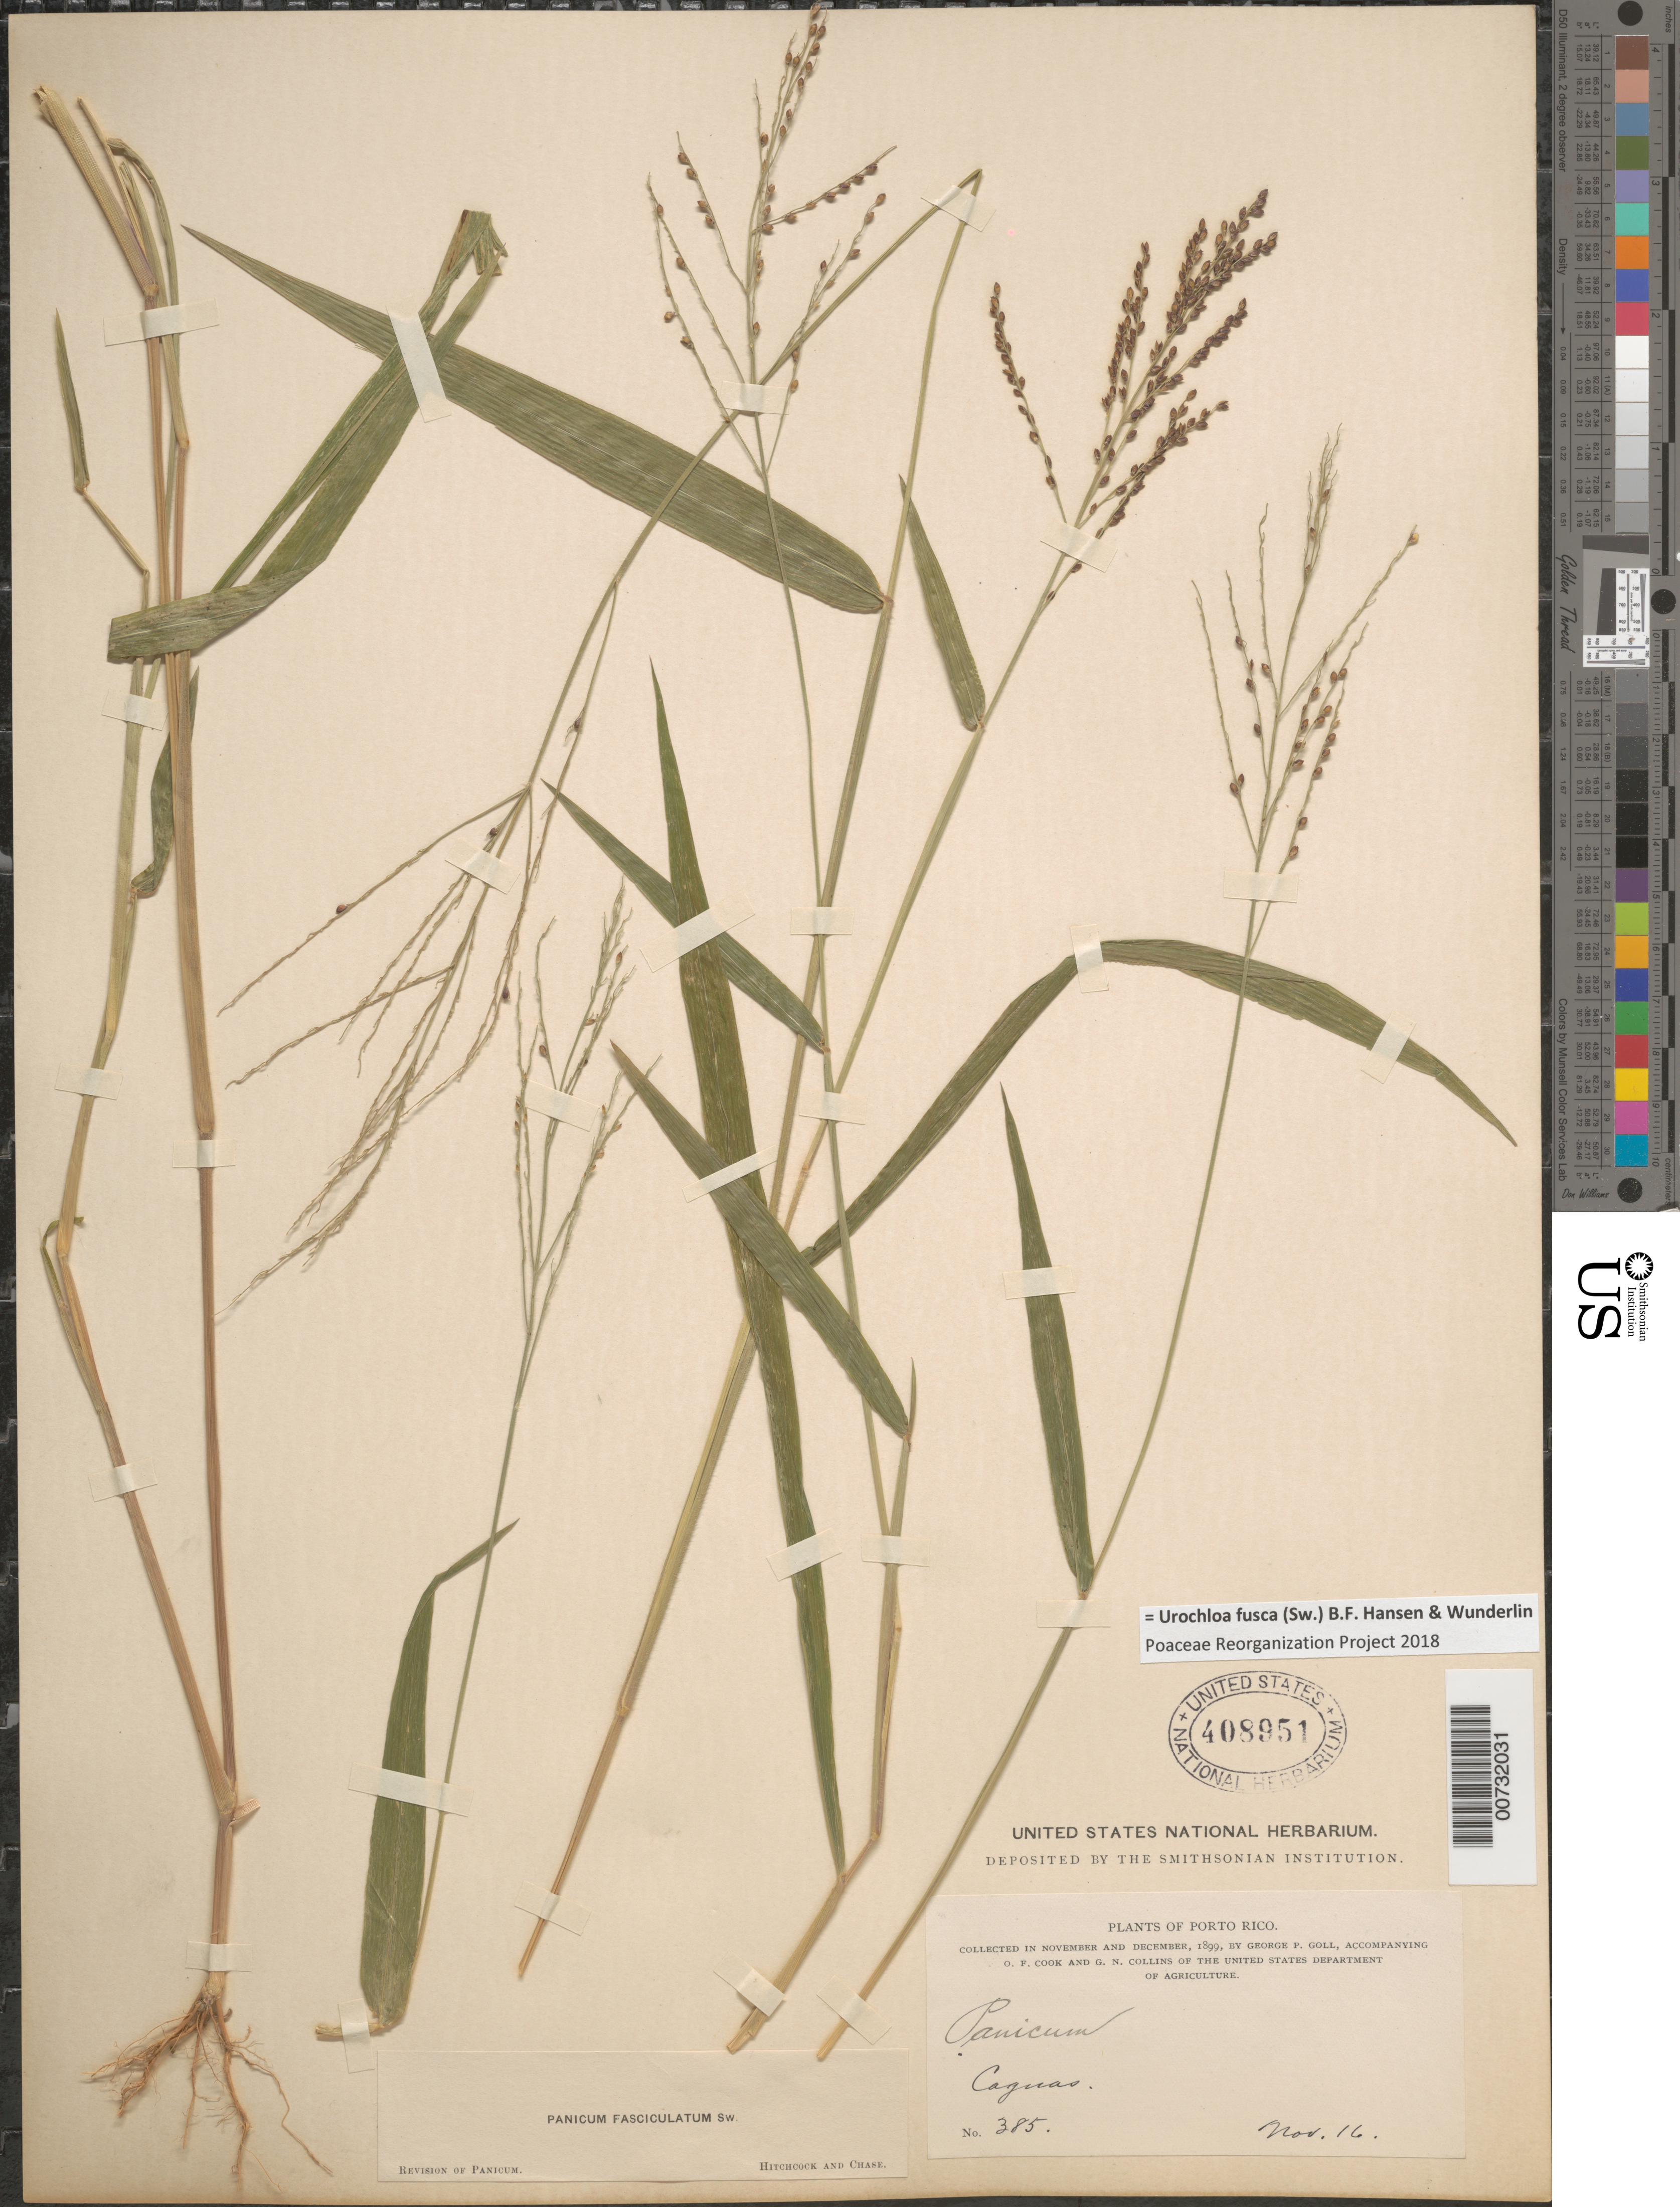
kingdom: Plantae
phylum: Tracheophyta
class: Liliopsida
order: Poales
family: Poaceae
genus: Urochloa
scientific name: Urochloa fusca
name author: (Sw.) B.F. Hansen & Wunderlin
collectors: G. Goll, O. F. Cook & G. N. Collins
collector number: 385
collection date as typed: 16 Nov 1899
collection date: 1899-11-16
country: Puerto Rico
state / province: Caguas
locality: Caguas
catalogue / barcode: US 408951